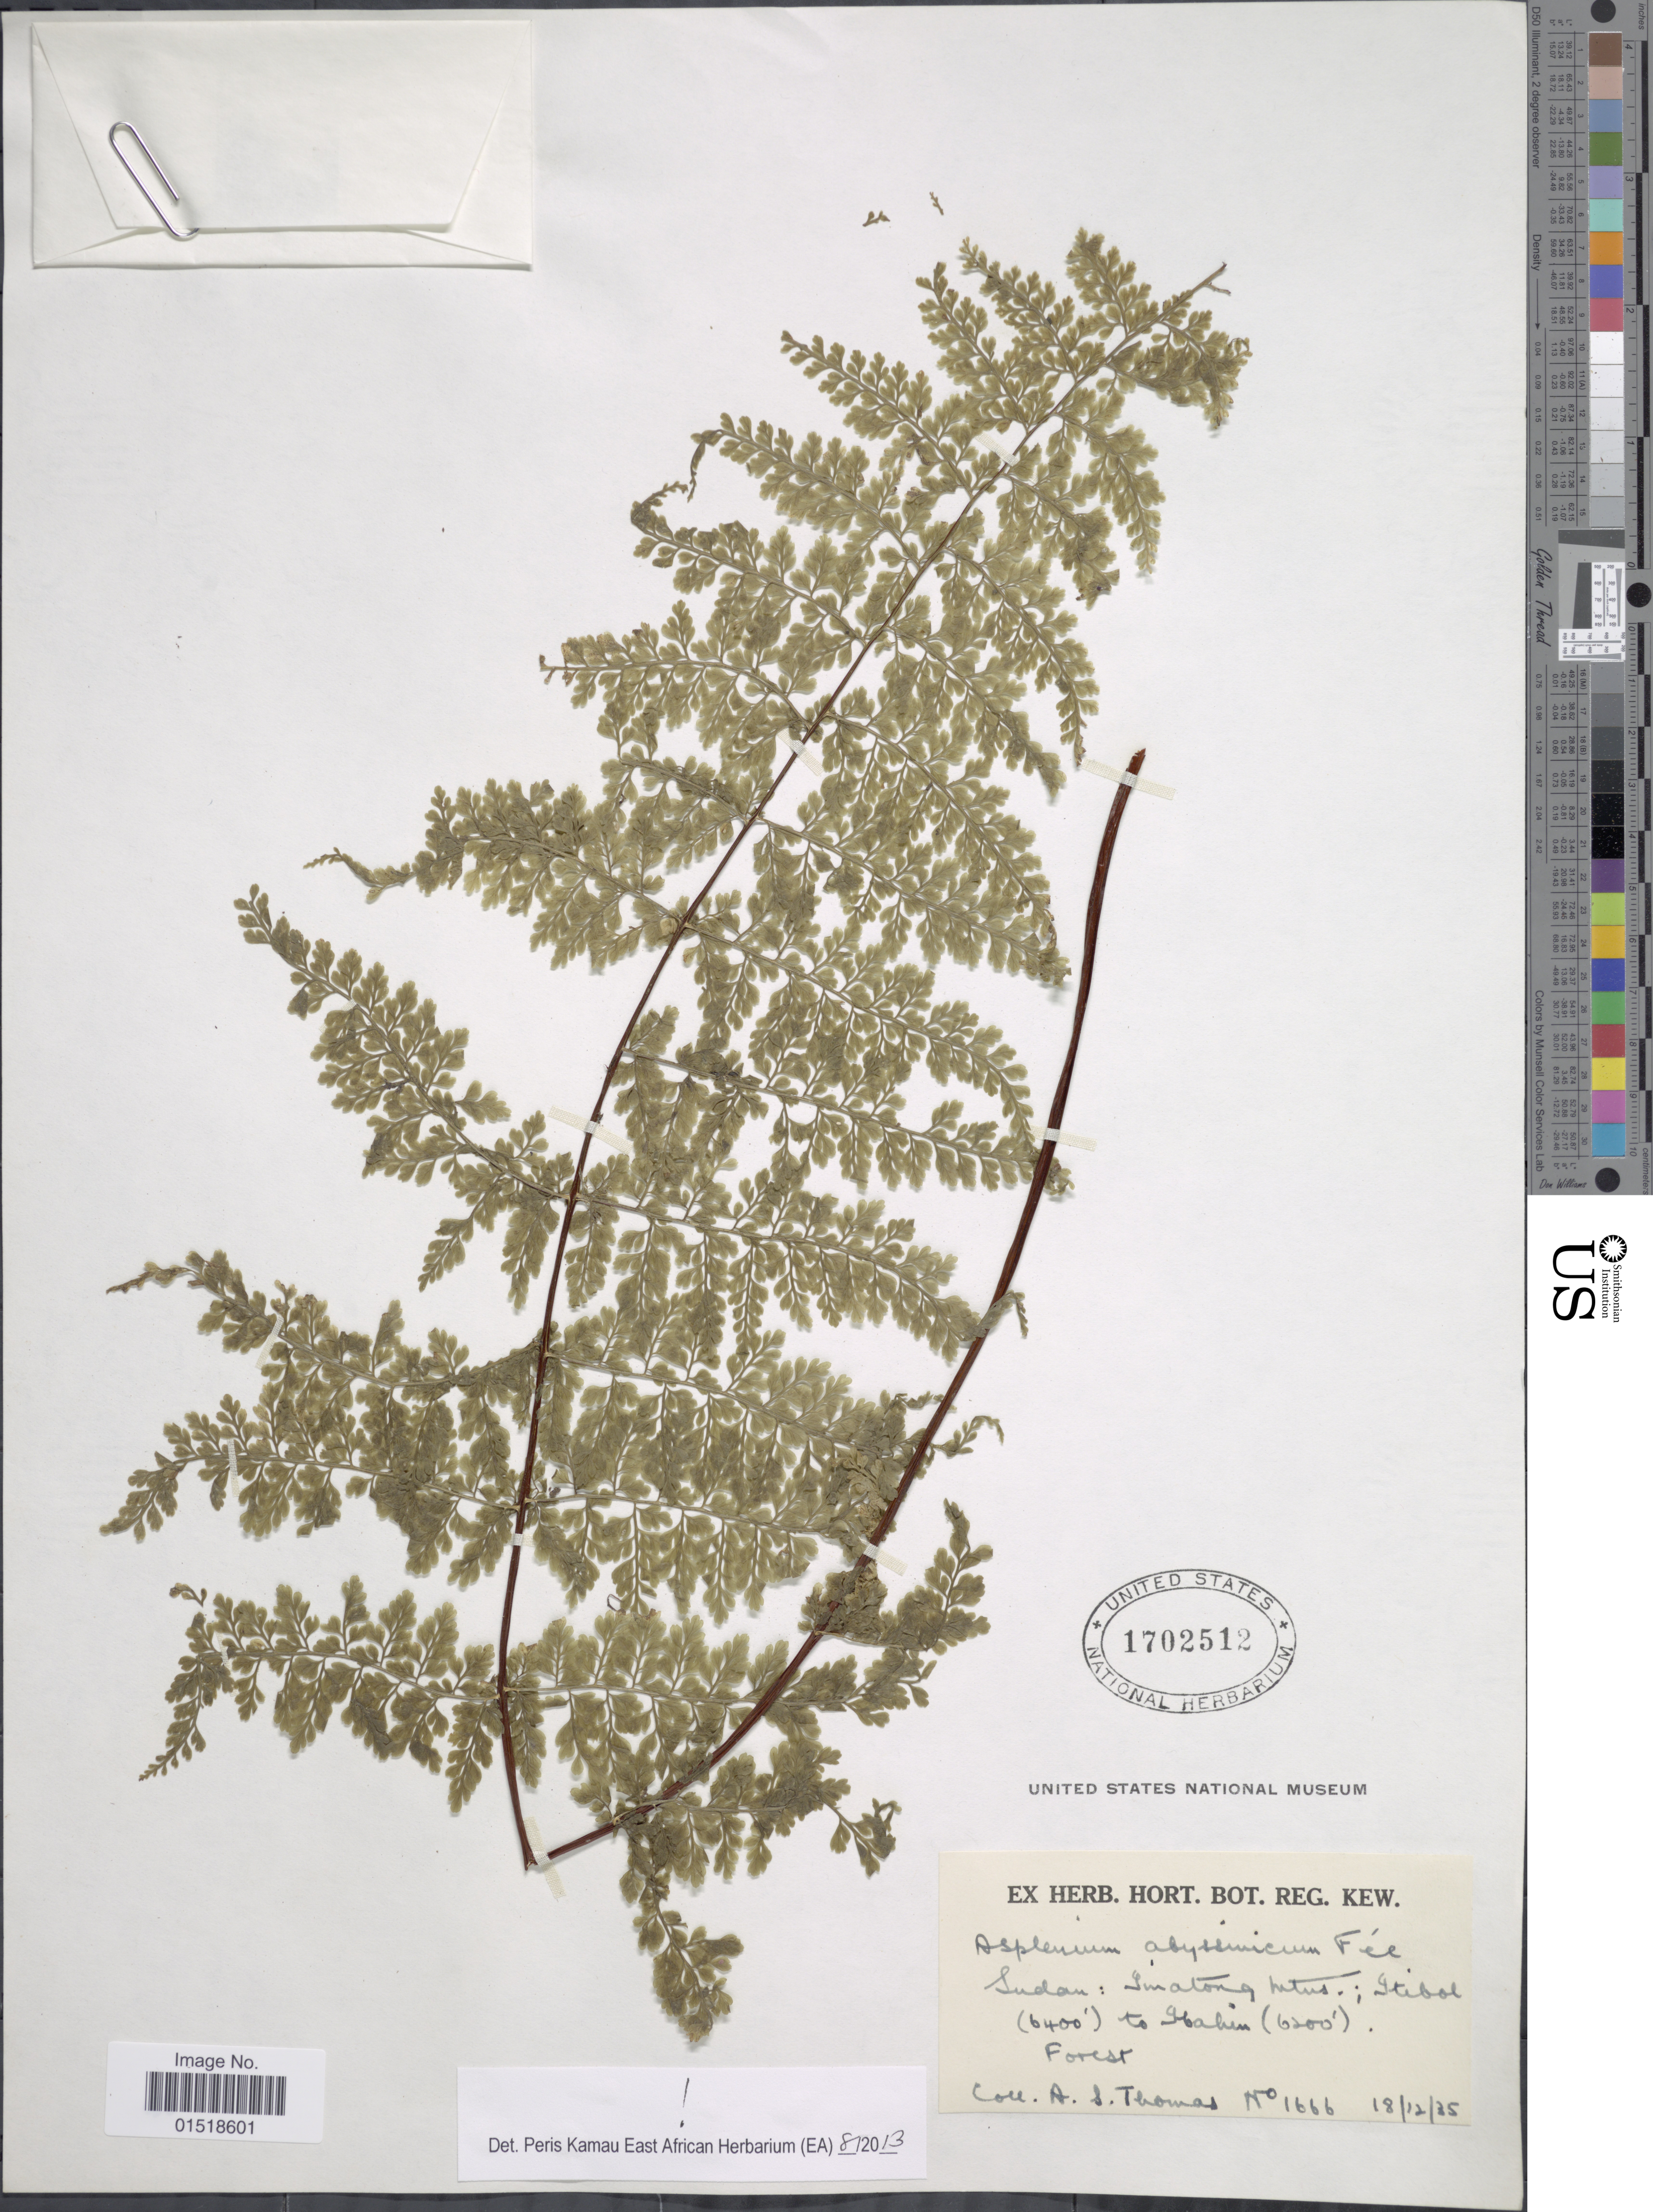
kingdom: Plantae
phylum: Tracheophyta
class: Polypodiopsida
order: Polypodiales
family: Aspleniaceae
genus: Asplenium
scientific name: Asplenium abyssinicum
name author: Fée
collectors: A. Thomas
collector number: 1666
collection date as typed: Transcribed d/m/y: 18/12/35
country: Sudan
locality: Sudan: Imatong Mtns.: Itibol to Ibahin.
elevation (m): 1890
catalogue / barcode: US 1702512